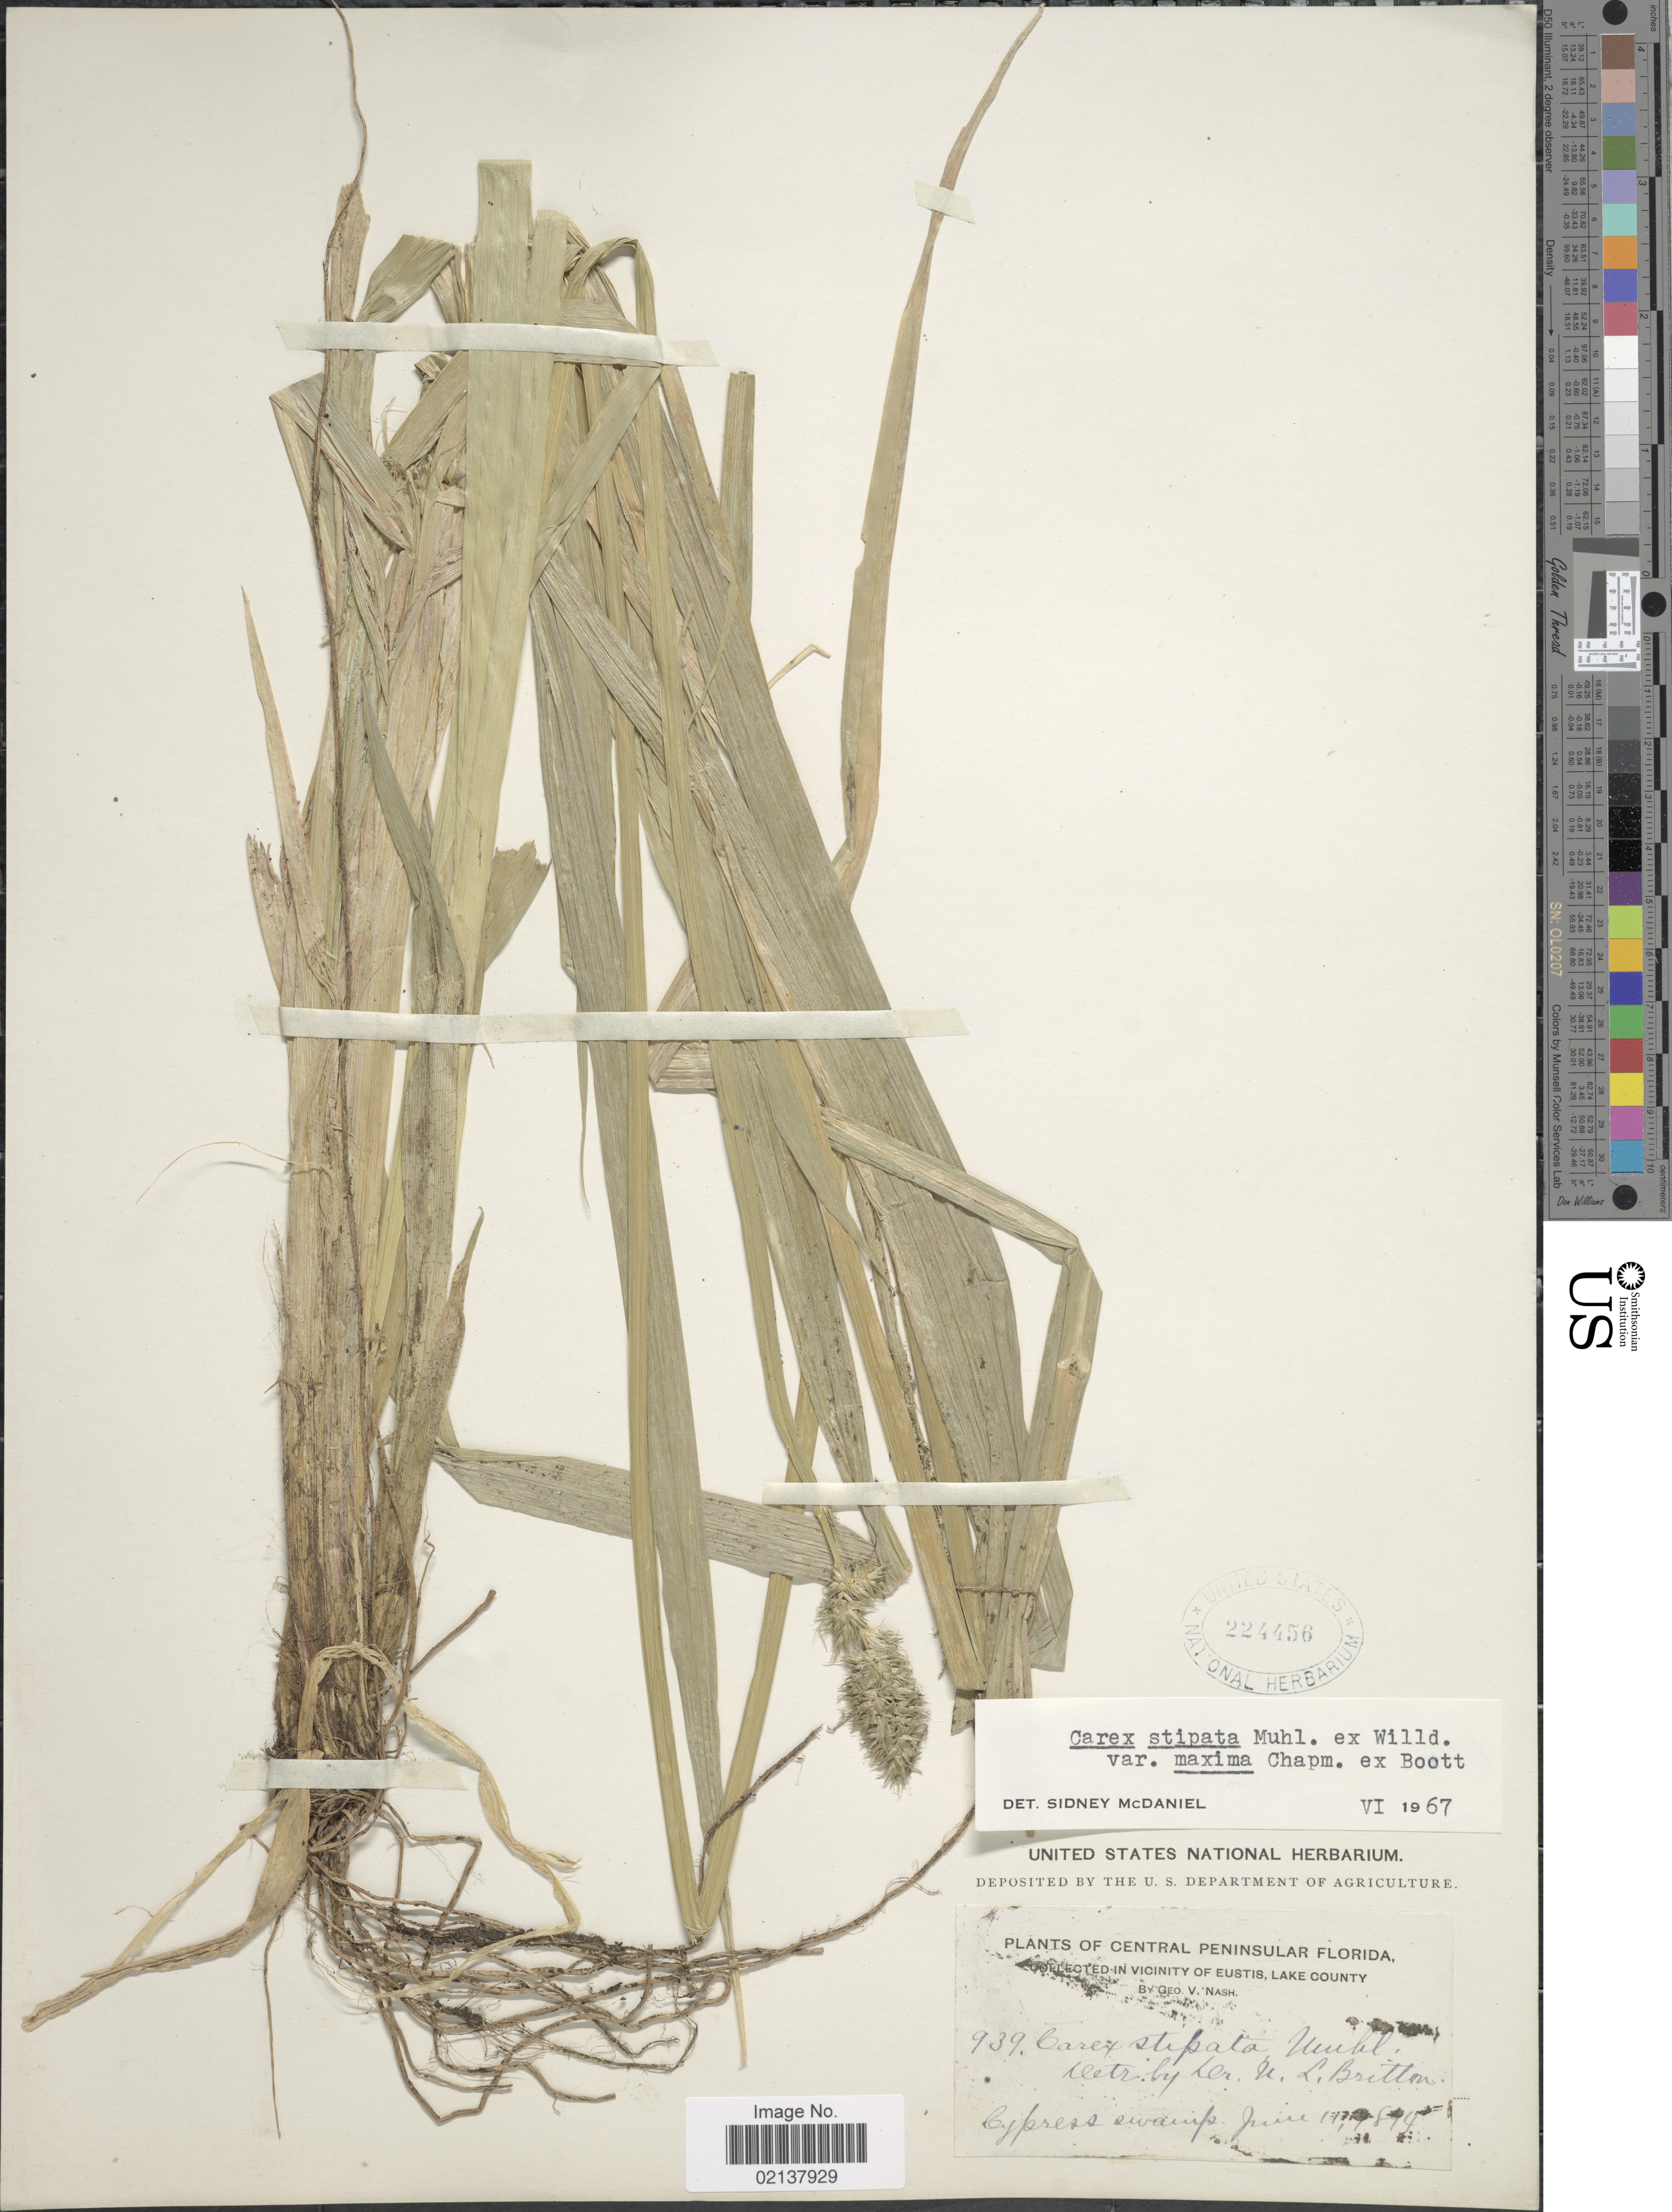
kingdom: Plantae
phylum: Tracheophyta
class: Liliopsida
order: Poales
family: Cyperaceae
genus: Carex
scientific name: Carex stipata var. maxima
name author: Chapm. ex Boott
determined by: Strong, Mark T., (BOT), Smithsonian Institution - National Museum of Natural History (UNITED STATES)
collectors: G. V. Nash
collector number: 939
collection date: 1814-06-11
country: United States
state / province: Florida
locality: Central Peninsular Florida. Cypress swamp. Vicinity of Eustis, Lake County.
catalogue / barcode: US 224456